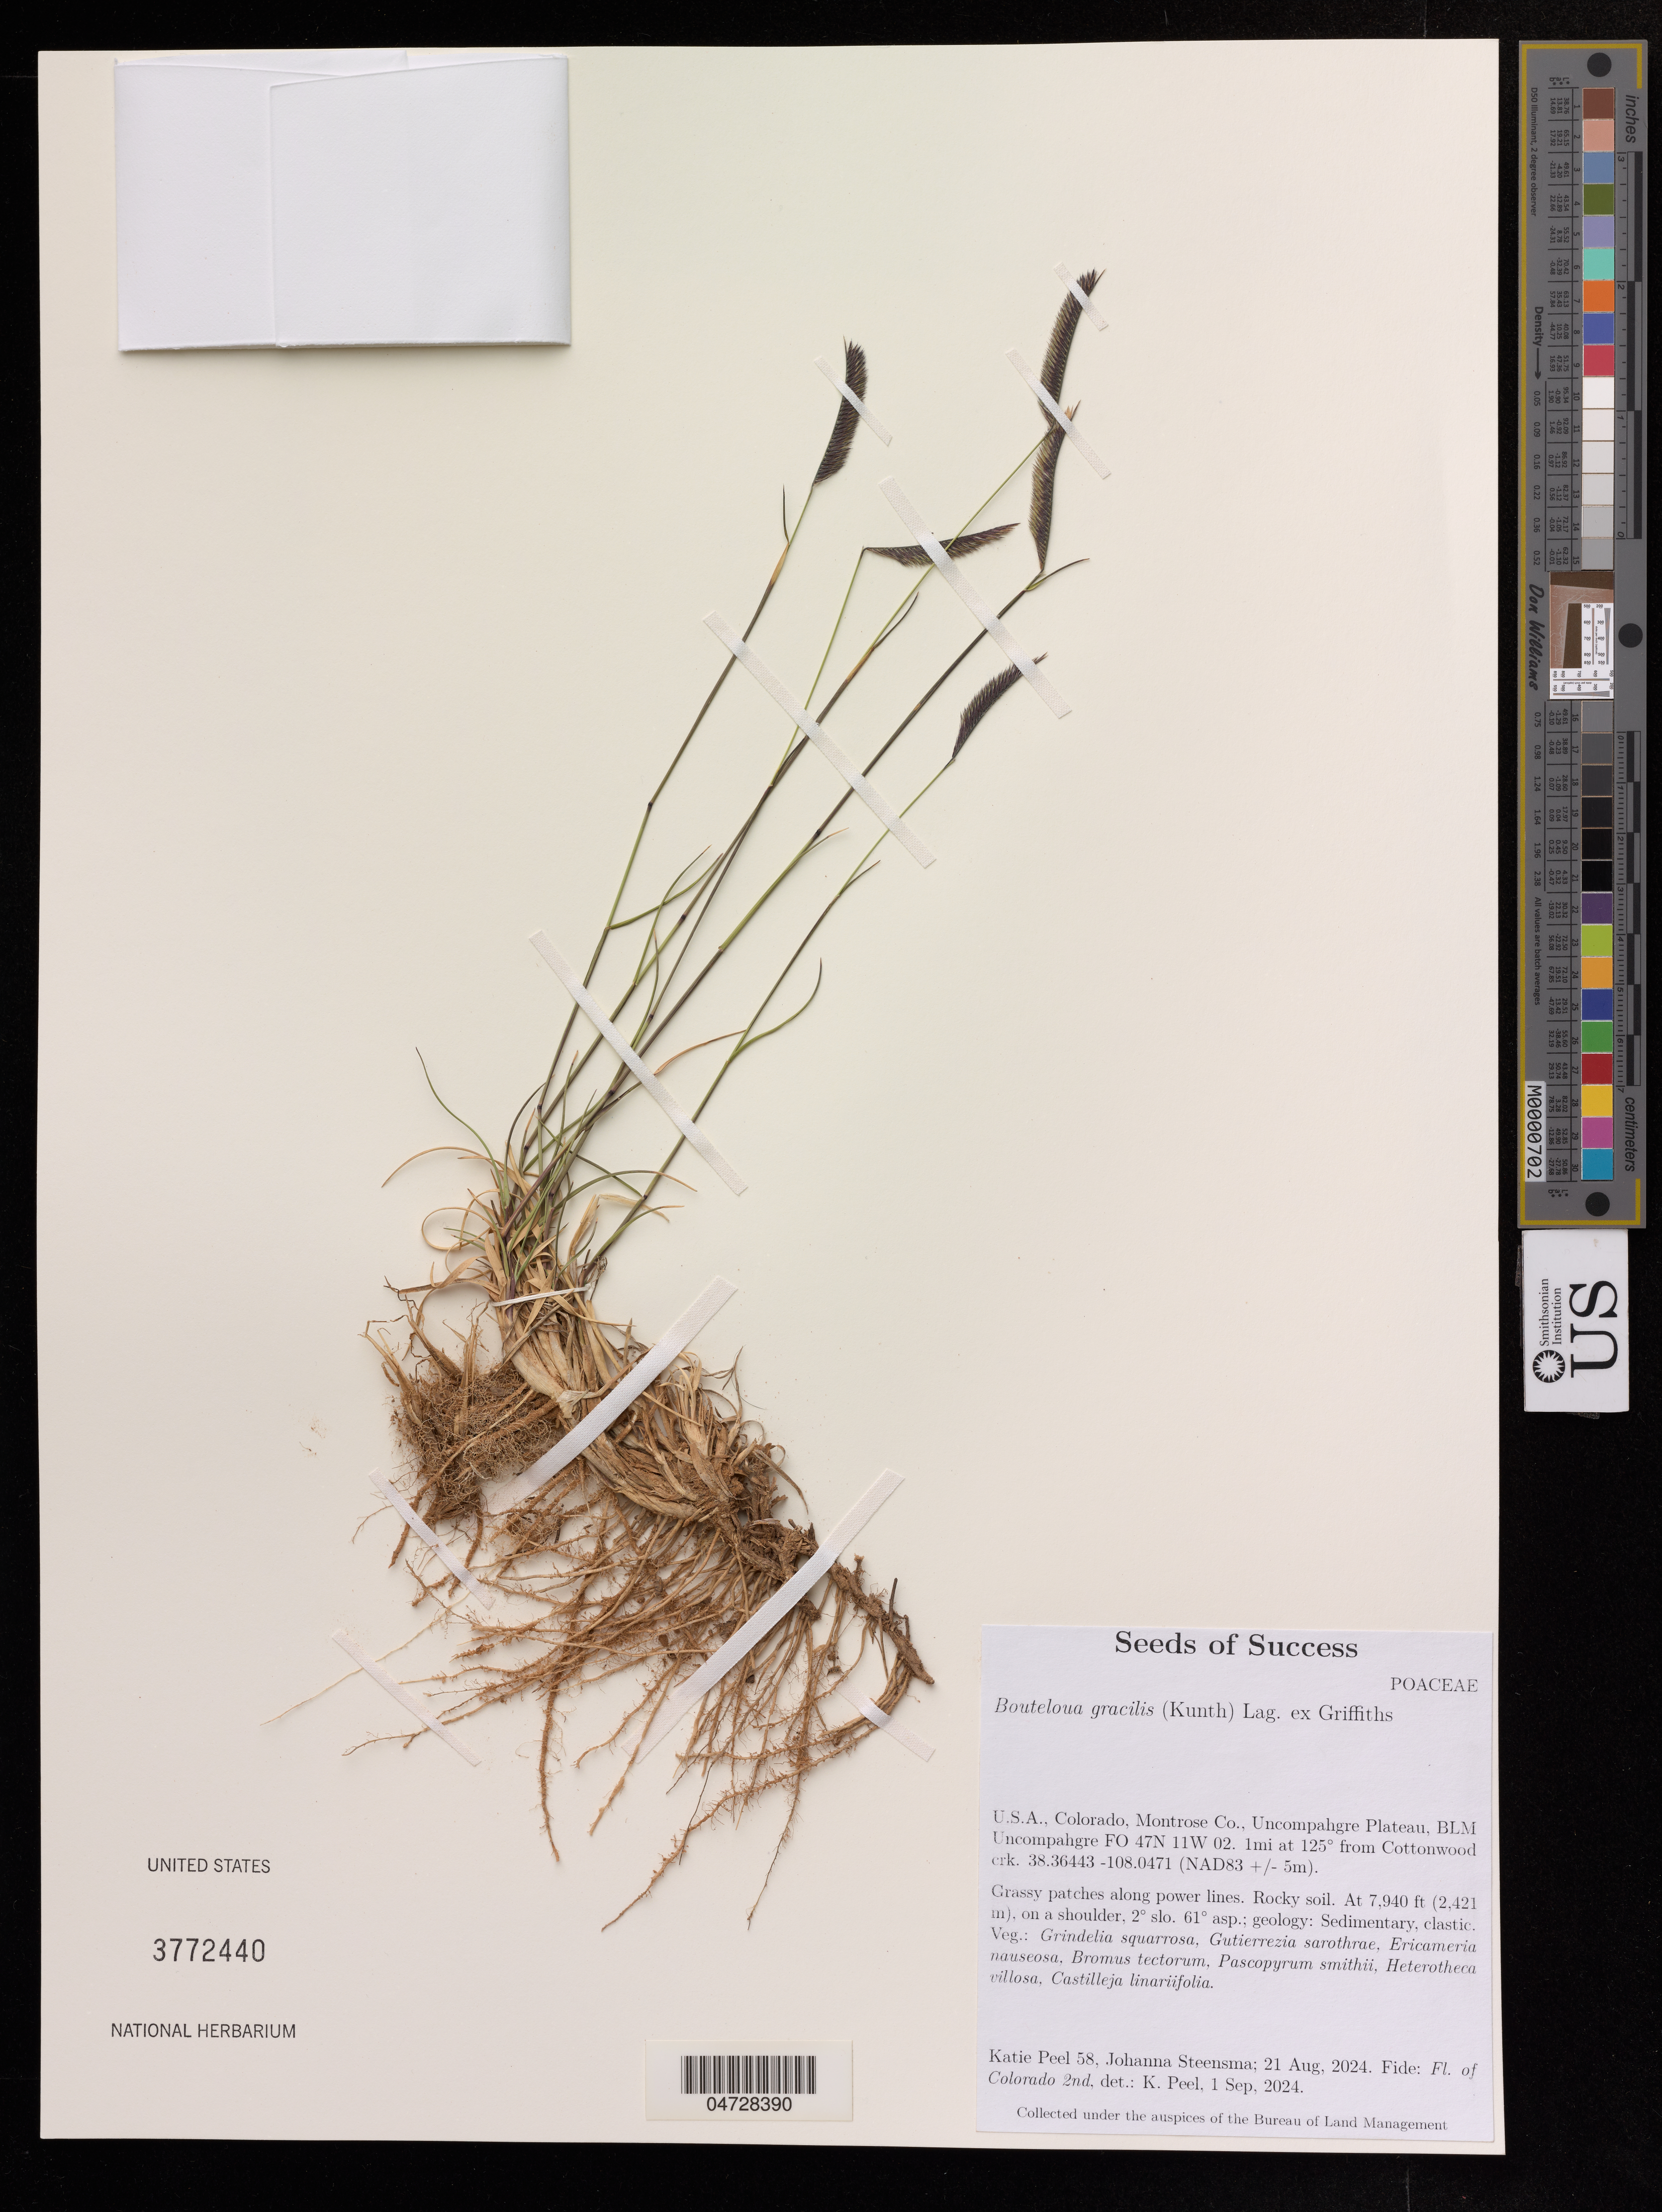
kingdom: Plantae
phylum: Tracheophyta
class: Liliopsida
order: Poales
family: Poaceae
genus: Bouteloua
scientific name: Bouteloua gracilis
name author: (Kunth) Lag. ex Griffiths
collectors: K. Peel & J. Steensma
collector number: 58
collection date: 2024-08-21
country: United States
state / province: Colorado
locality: Montrose Co., Uncompahgre Plateau, BLM Uncompahgre FO 47N 11W 02. 1 mi at 125° from Cottonwood crk.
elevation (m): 2420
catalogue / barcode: US 3772440